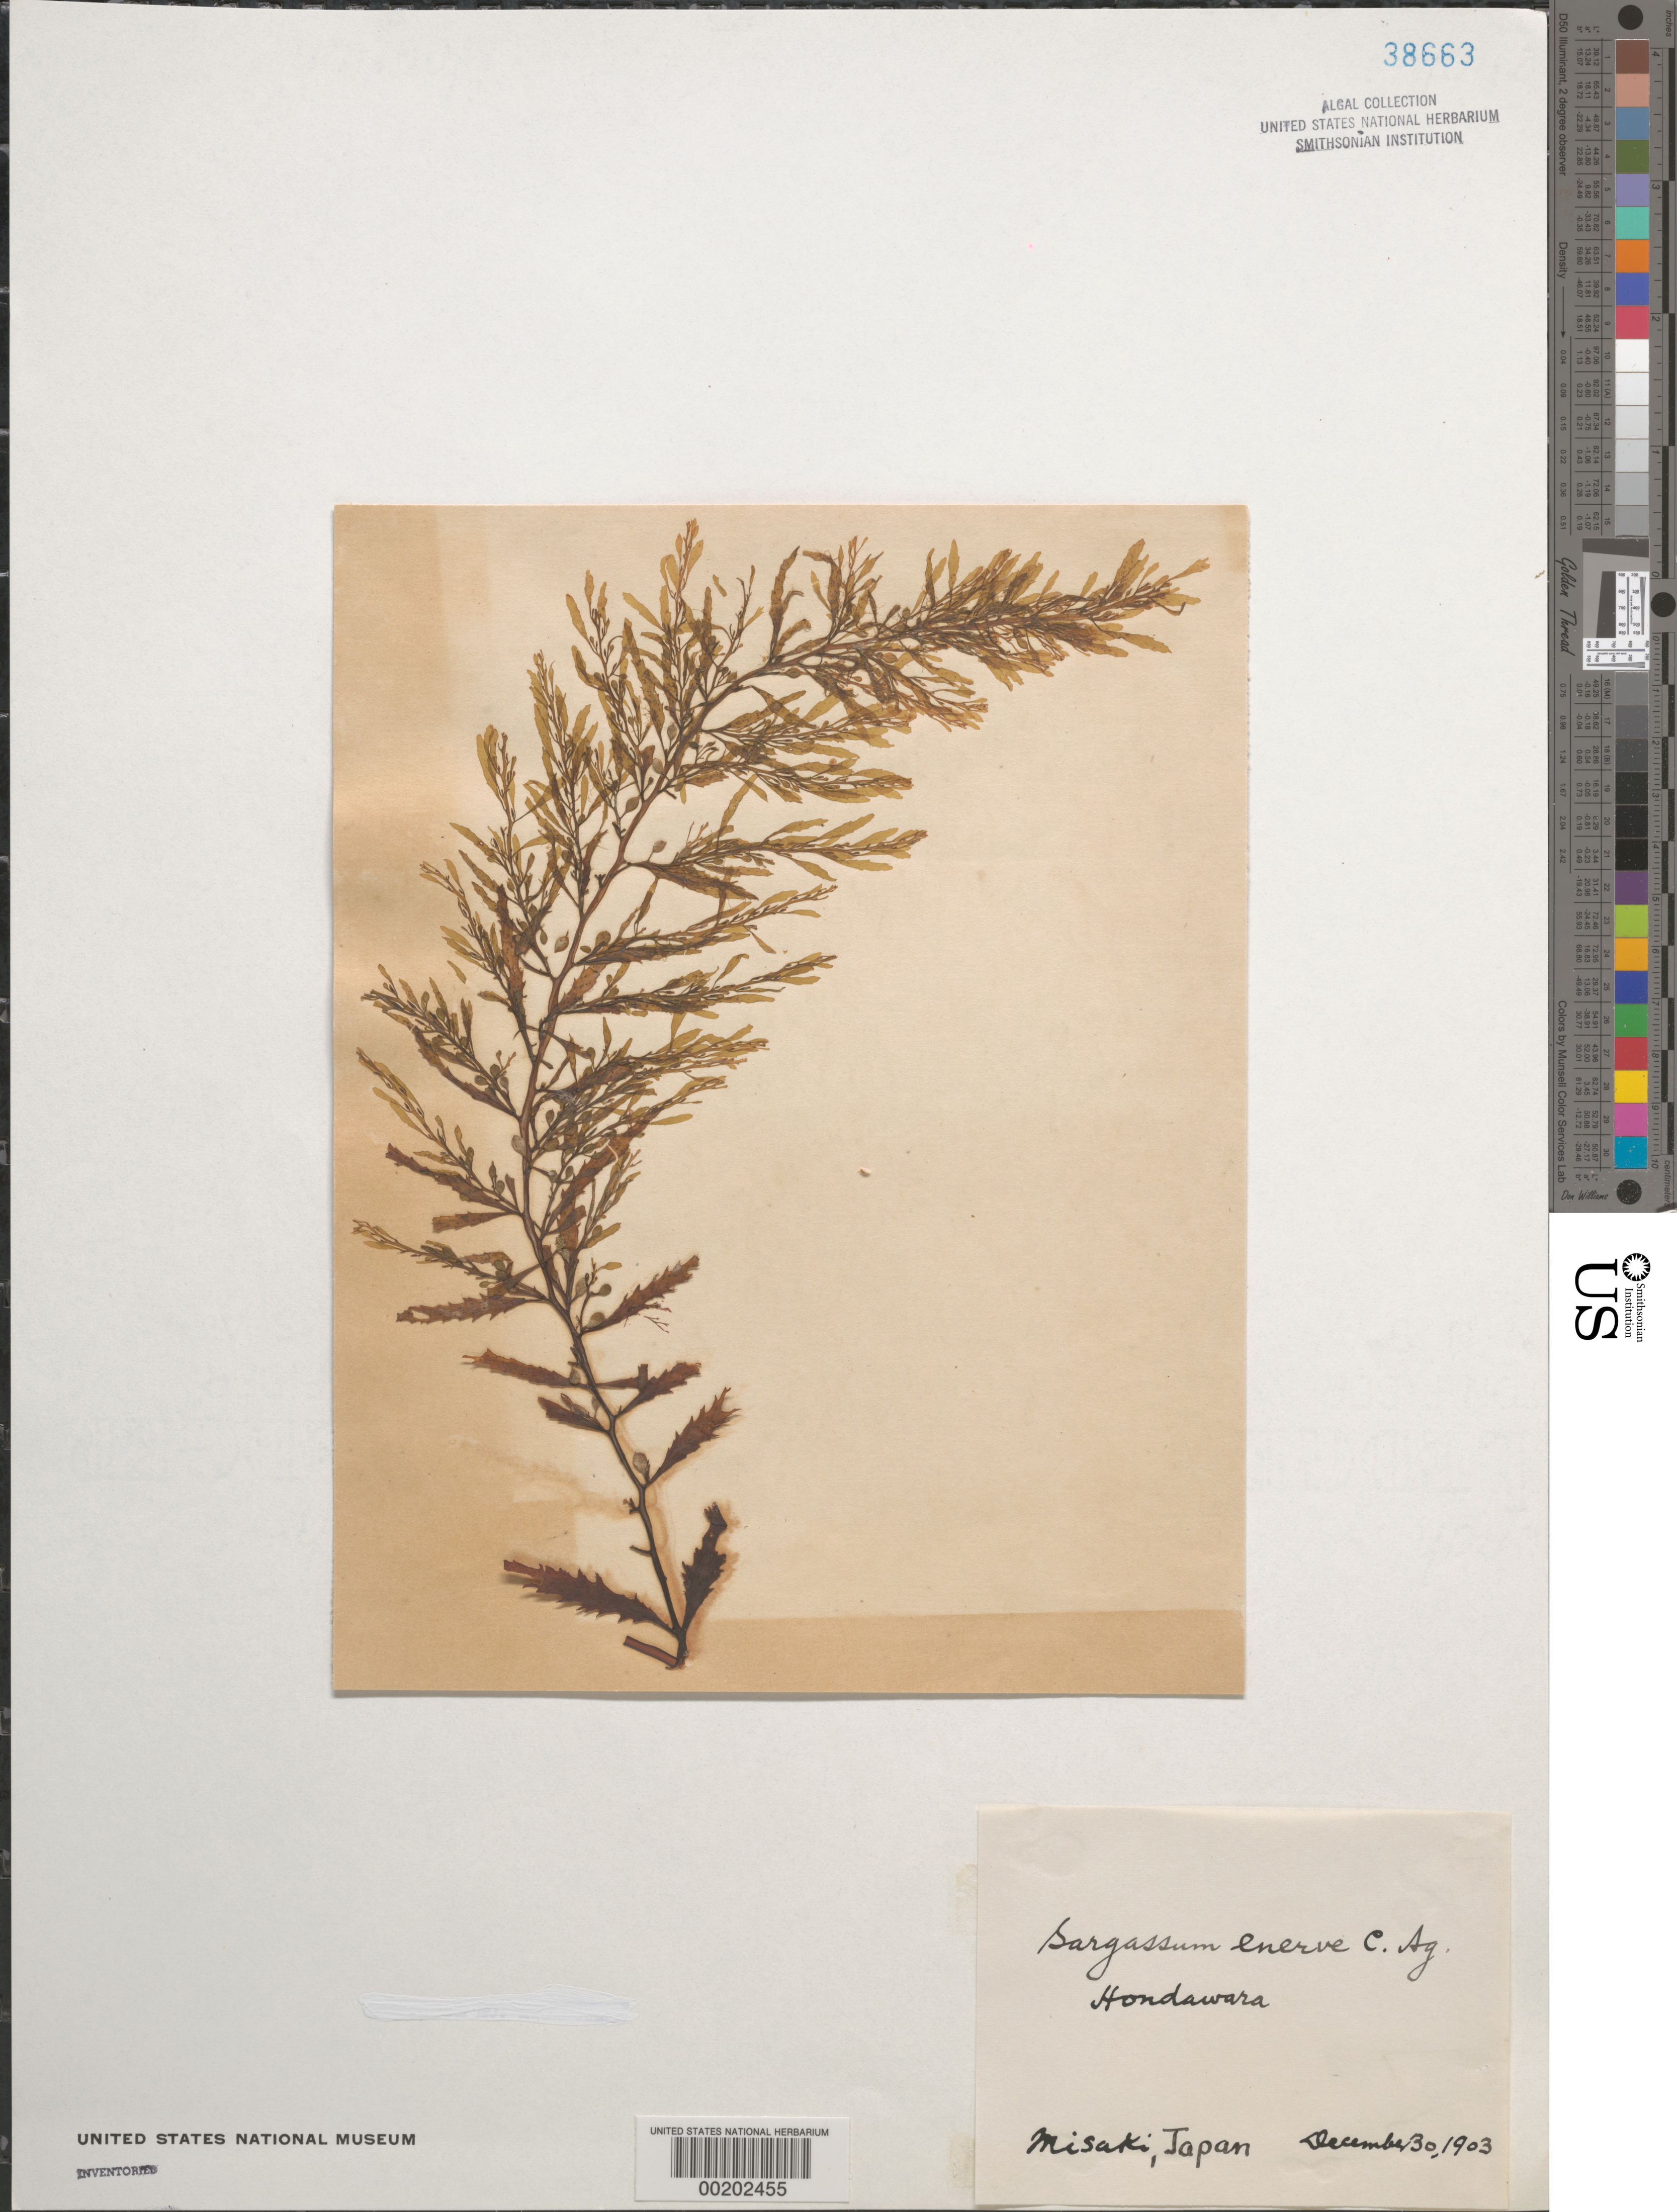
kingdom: Chromista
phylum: Ochrophyta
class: Phaeophyceae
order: Fucales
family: Sargassaceae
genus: Sargassum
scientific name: Sargassum fulvellum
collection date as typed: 30 Dec 1903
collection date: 1903-12-30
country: Japan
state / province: Kanagawa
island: Honshu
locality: Misaki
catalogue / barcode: US 38663